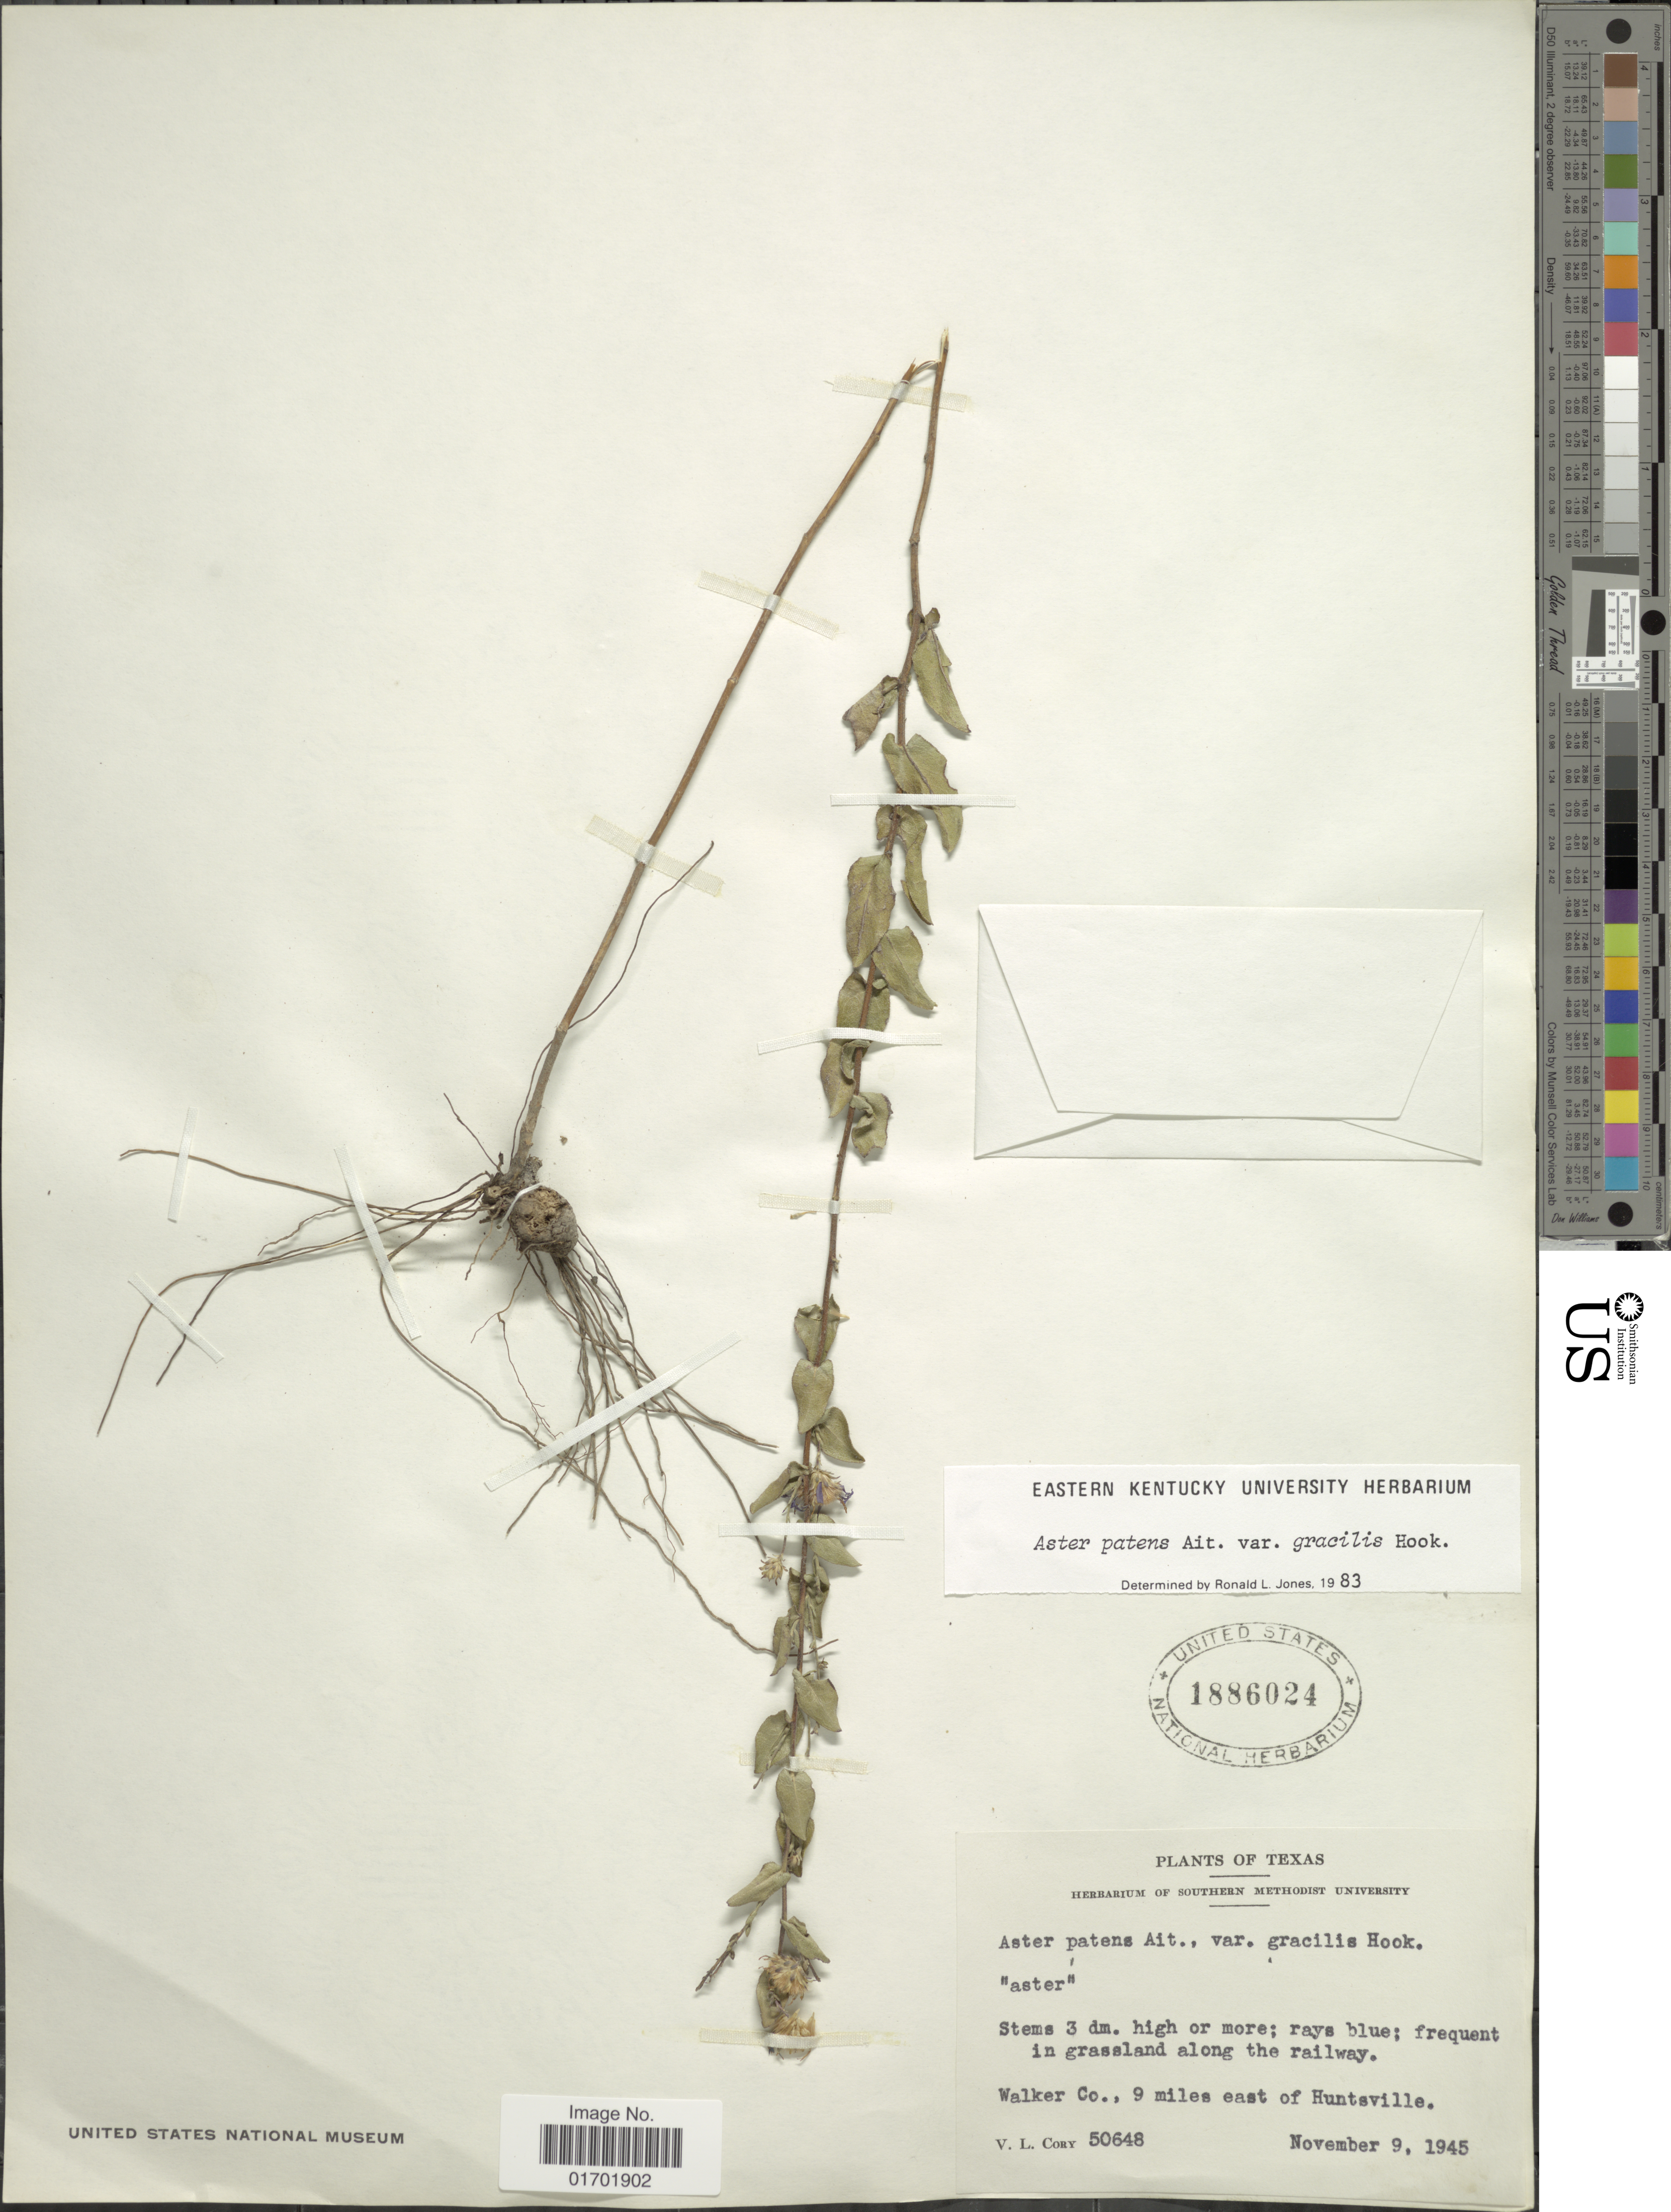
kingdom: Plantae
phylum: Tracheophyta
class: Magnoliopsida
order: Asterales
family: Asteraceae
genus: Symphyotrichum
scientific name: Symphyotrichum patens var. gracile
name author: (Hook.) G.L. Nesom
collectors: V. Cory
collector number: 50648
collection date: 1945-11-09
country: United States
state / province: Texas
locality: Walker Co., 9 miles east of Huntsville.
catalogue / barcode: US 1886024